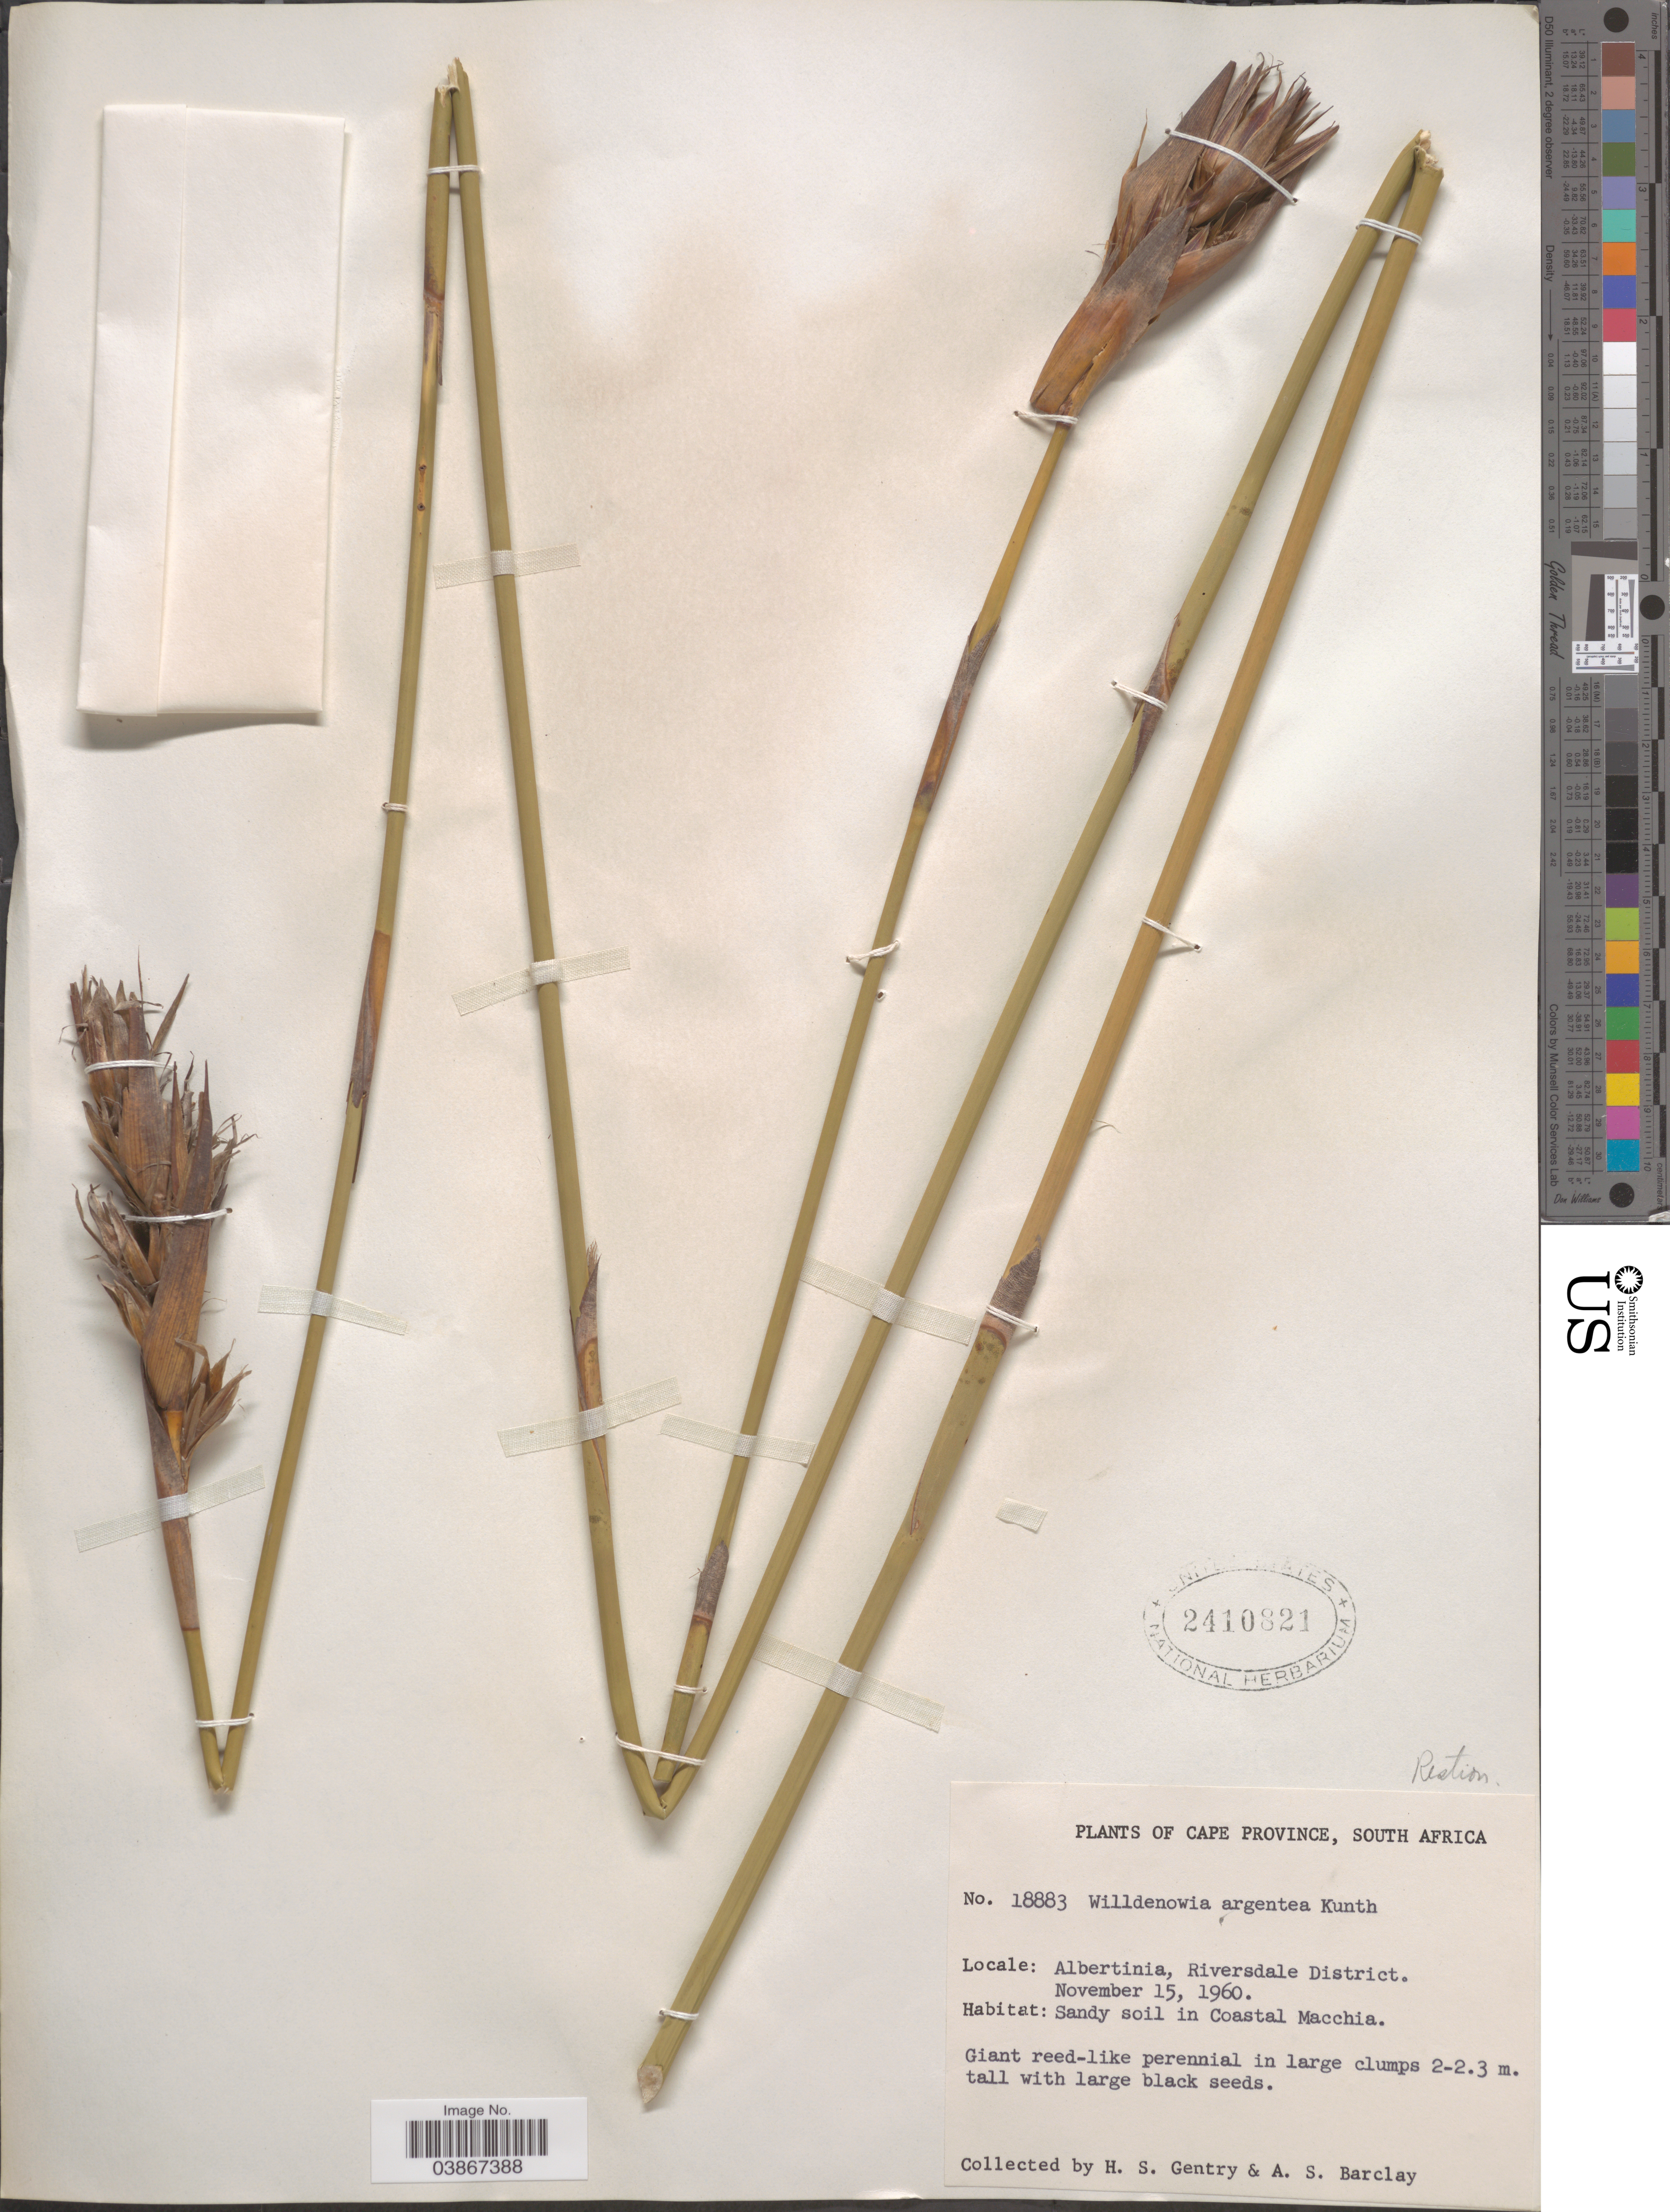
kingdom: Plantae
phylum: Tracheophyta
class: Liliopsida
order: Poales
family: Restionaceae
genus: Ceratocaryum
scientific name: Ceratocaryum argenteum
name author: Nees ex Kunth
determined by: Strong, Mark T., (BOT), Smithsonian Institution - National Museum of Natural History (UNITED STATES)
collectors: H. S. Gentry & A. S. Barclay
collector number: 18883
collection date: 1960-11-15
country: South Africa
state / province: Western Cape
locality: Albertinia, Riversdale District.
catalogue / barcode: US 2410821